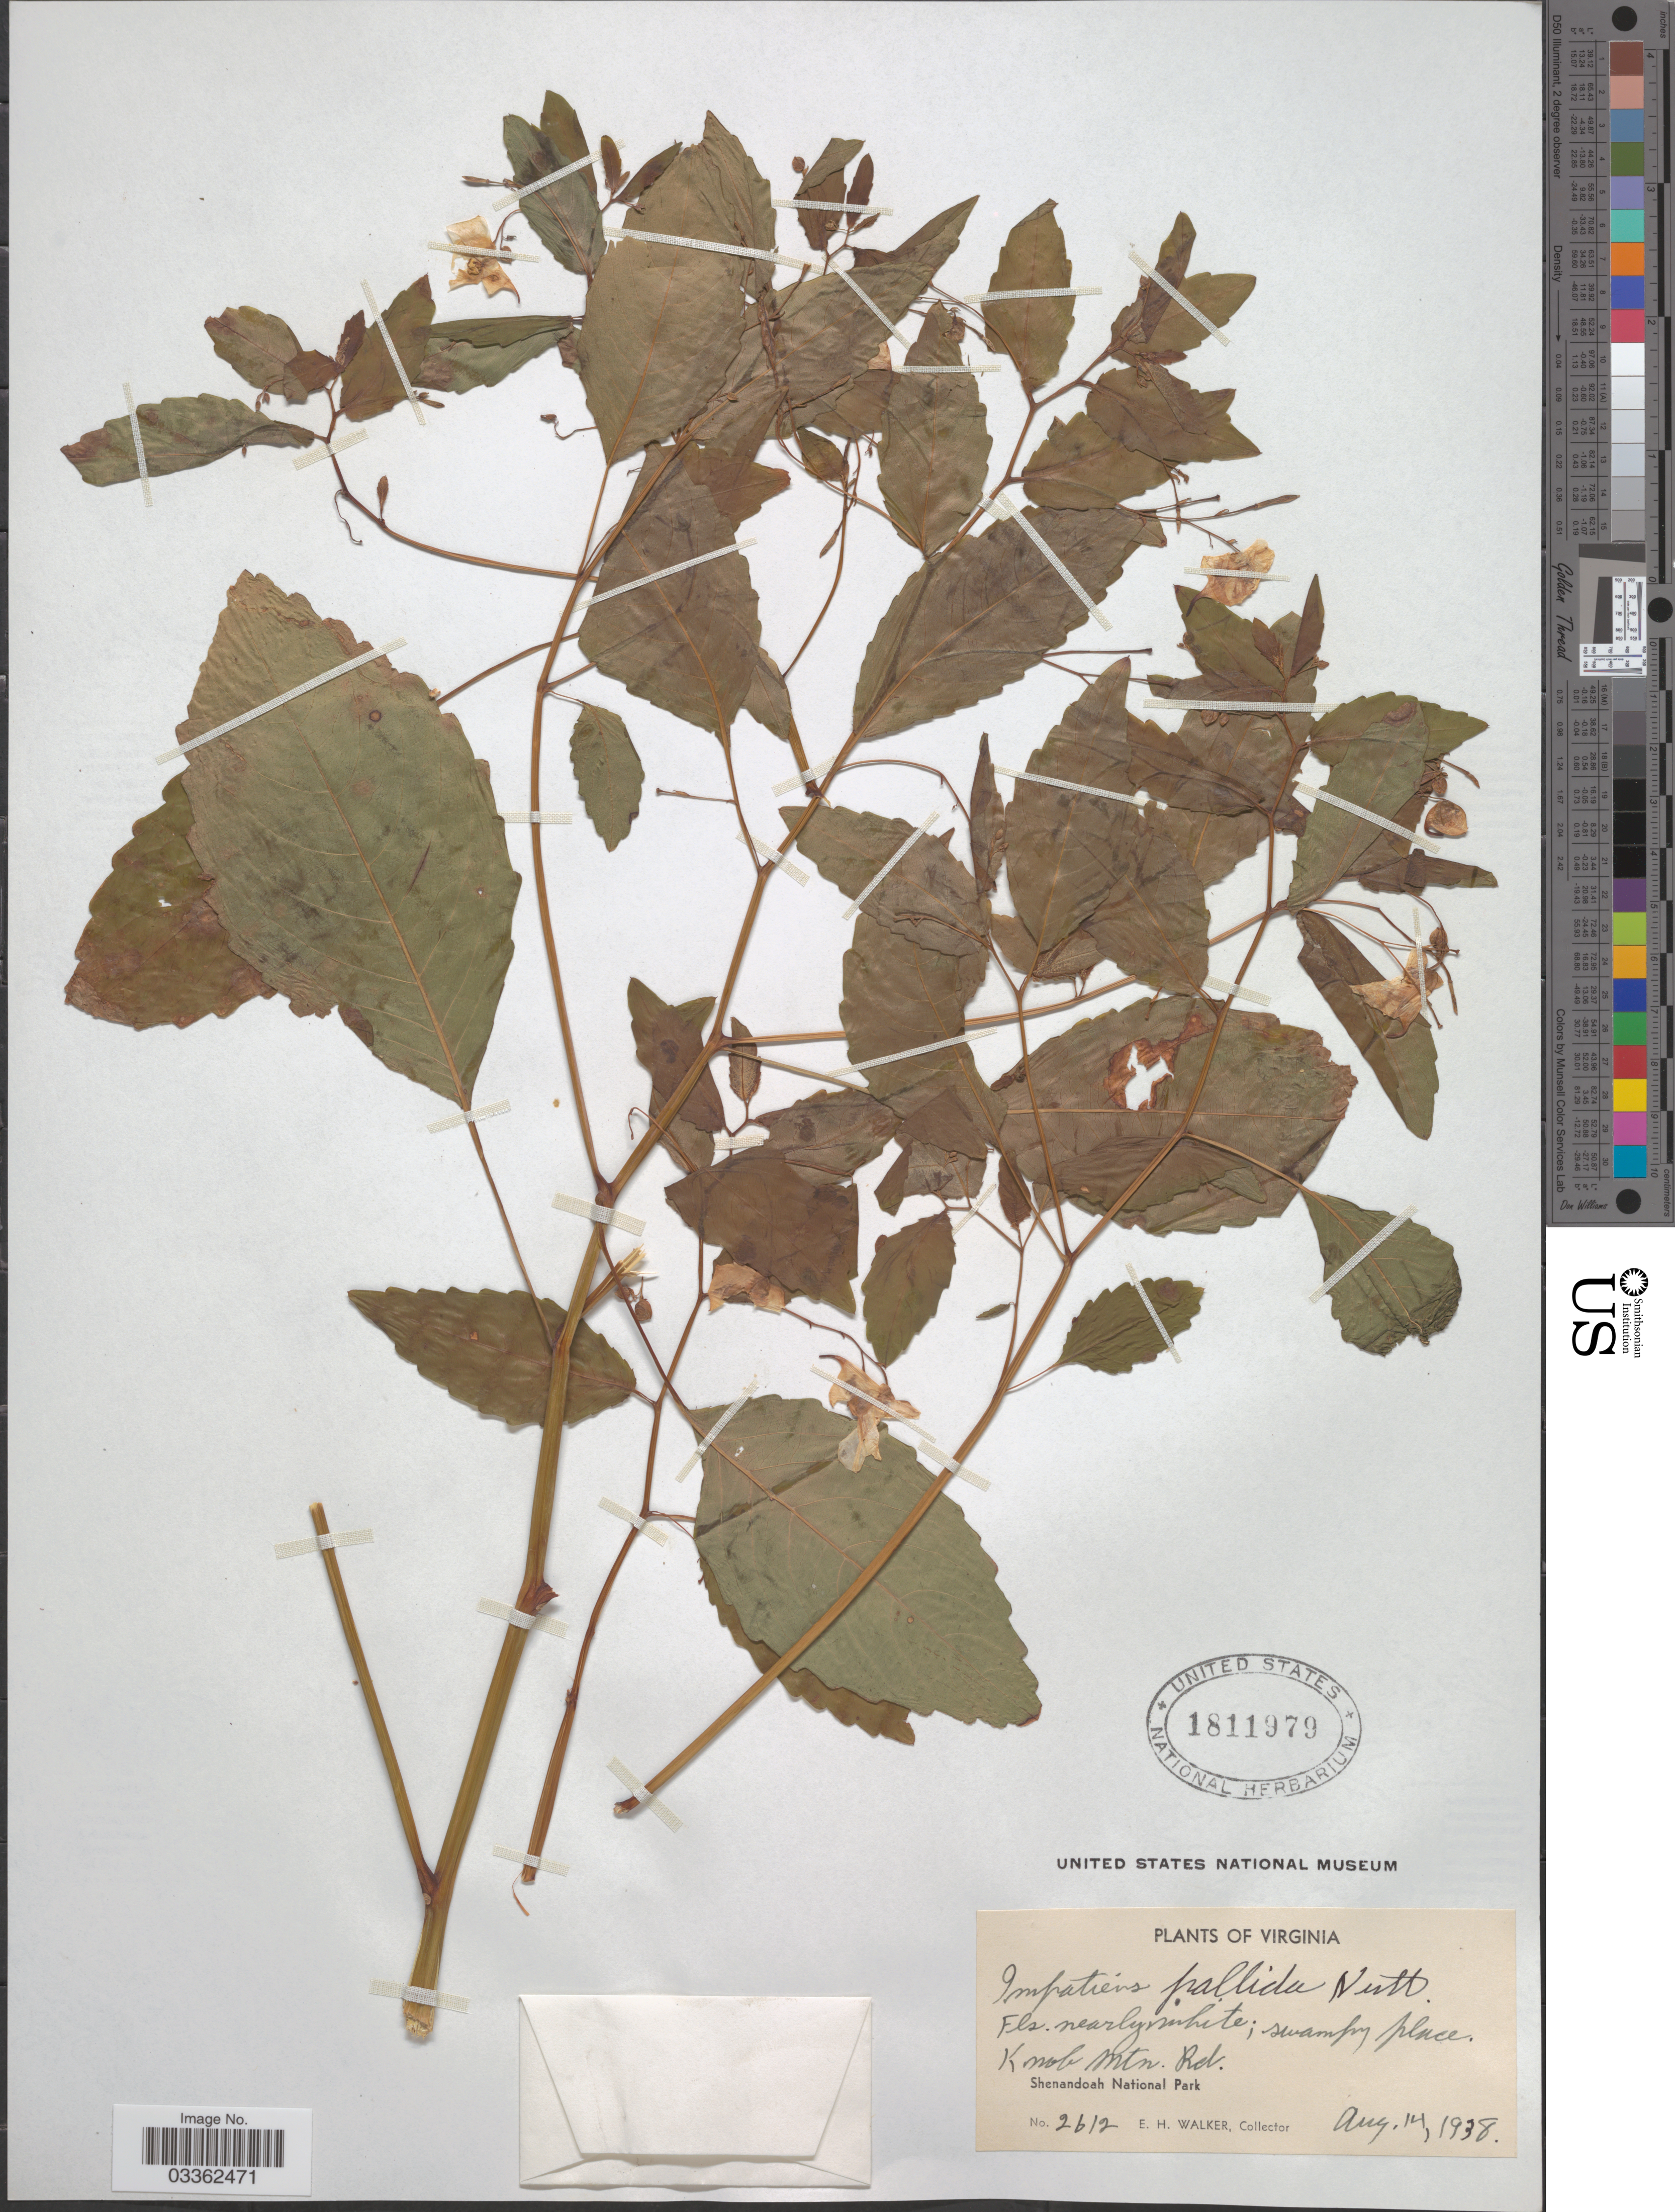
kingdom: Plantae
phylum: Tracheophyta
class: Magnoliopsida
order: Ericales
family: Balsaminaceae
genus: Impatiens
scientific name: Impatiens pallida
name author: Nutt.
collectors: E. H. Walker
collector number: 2612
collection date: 1938-08-14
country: United States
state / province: Virginia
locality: Knob Mtn. Rd. Shenandoah National Park.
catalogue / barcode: US 1811979